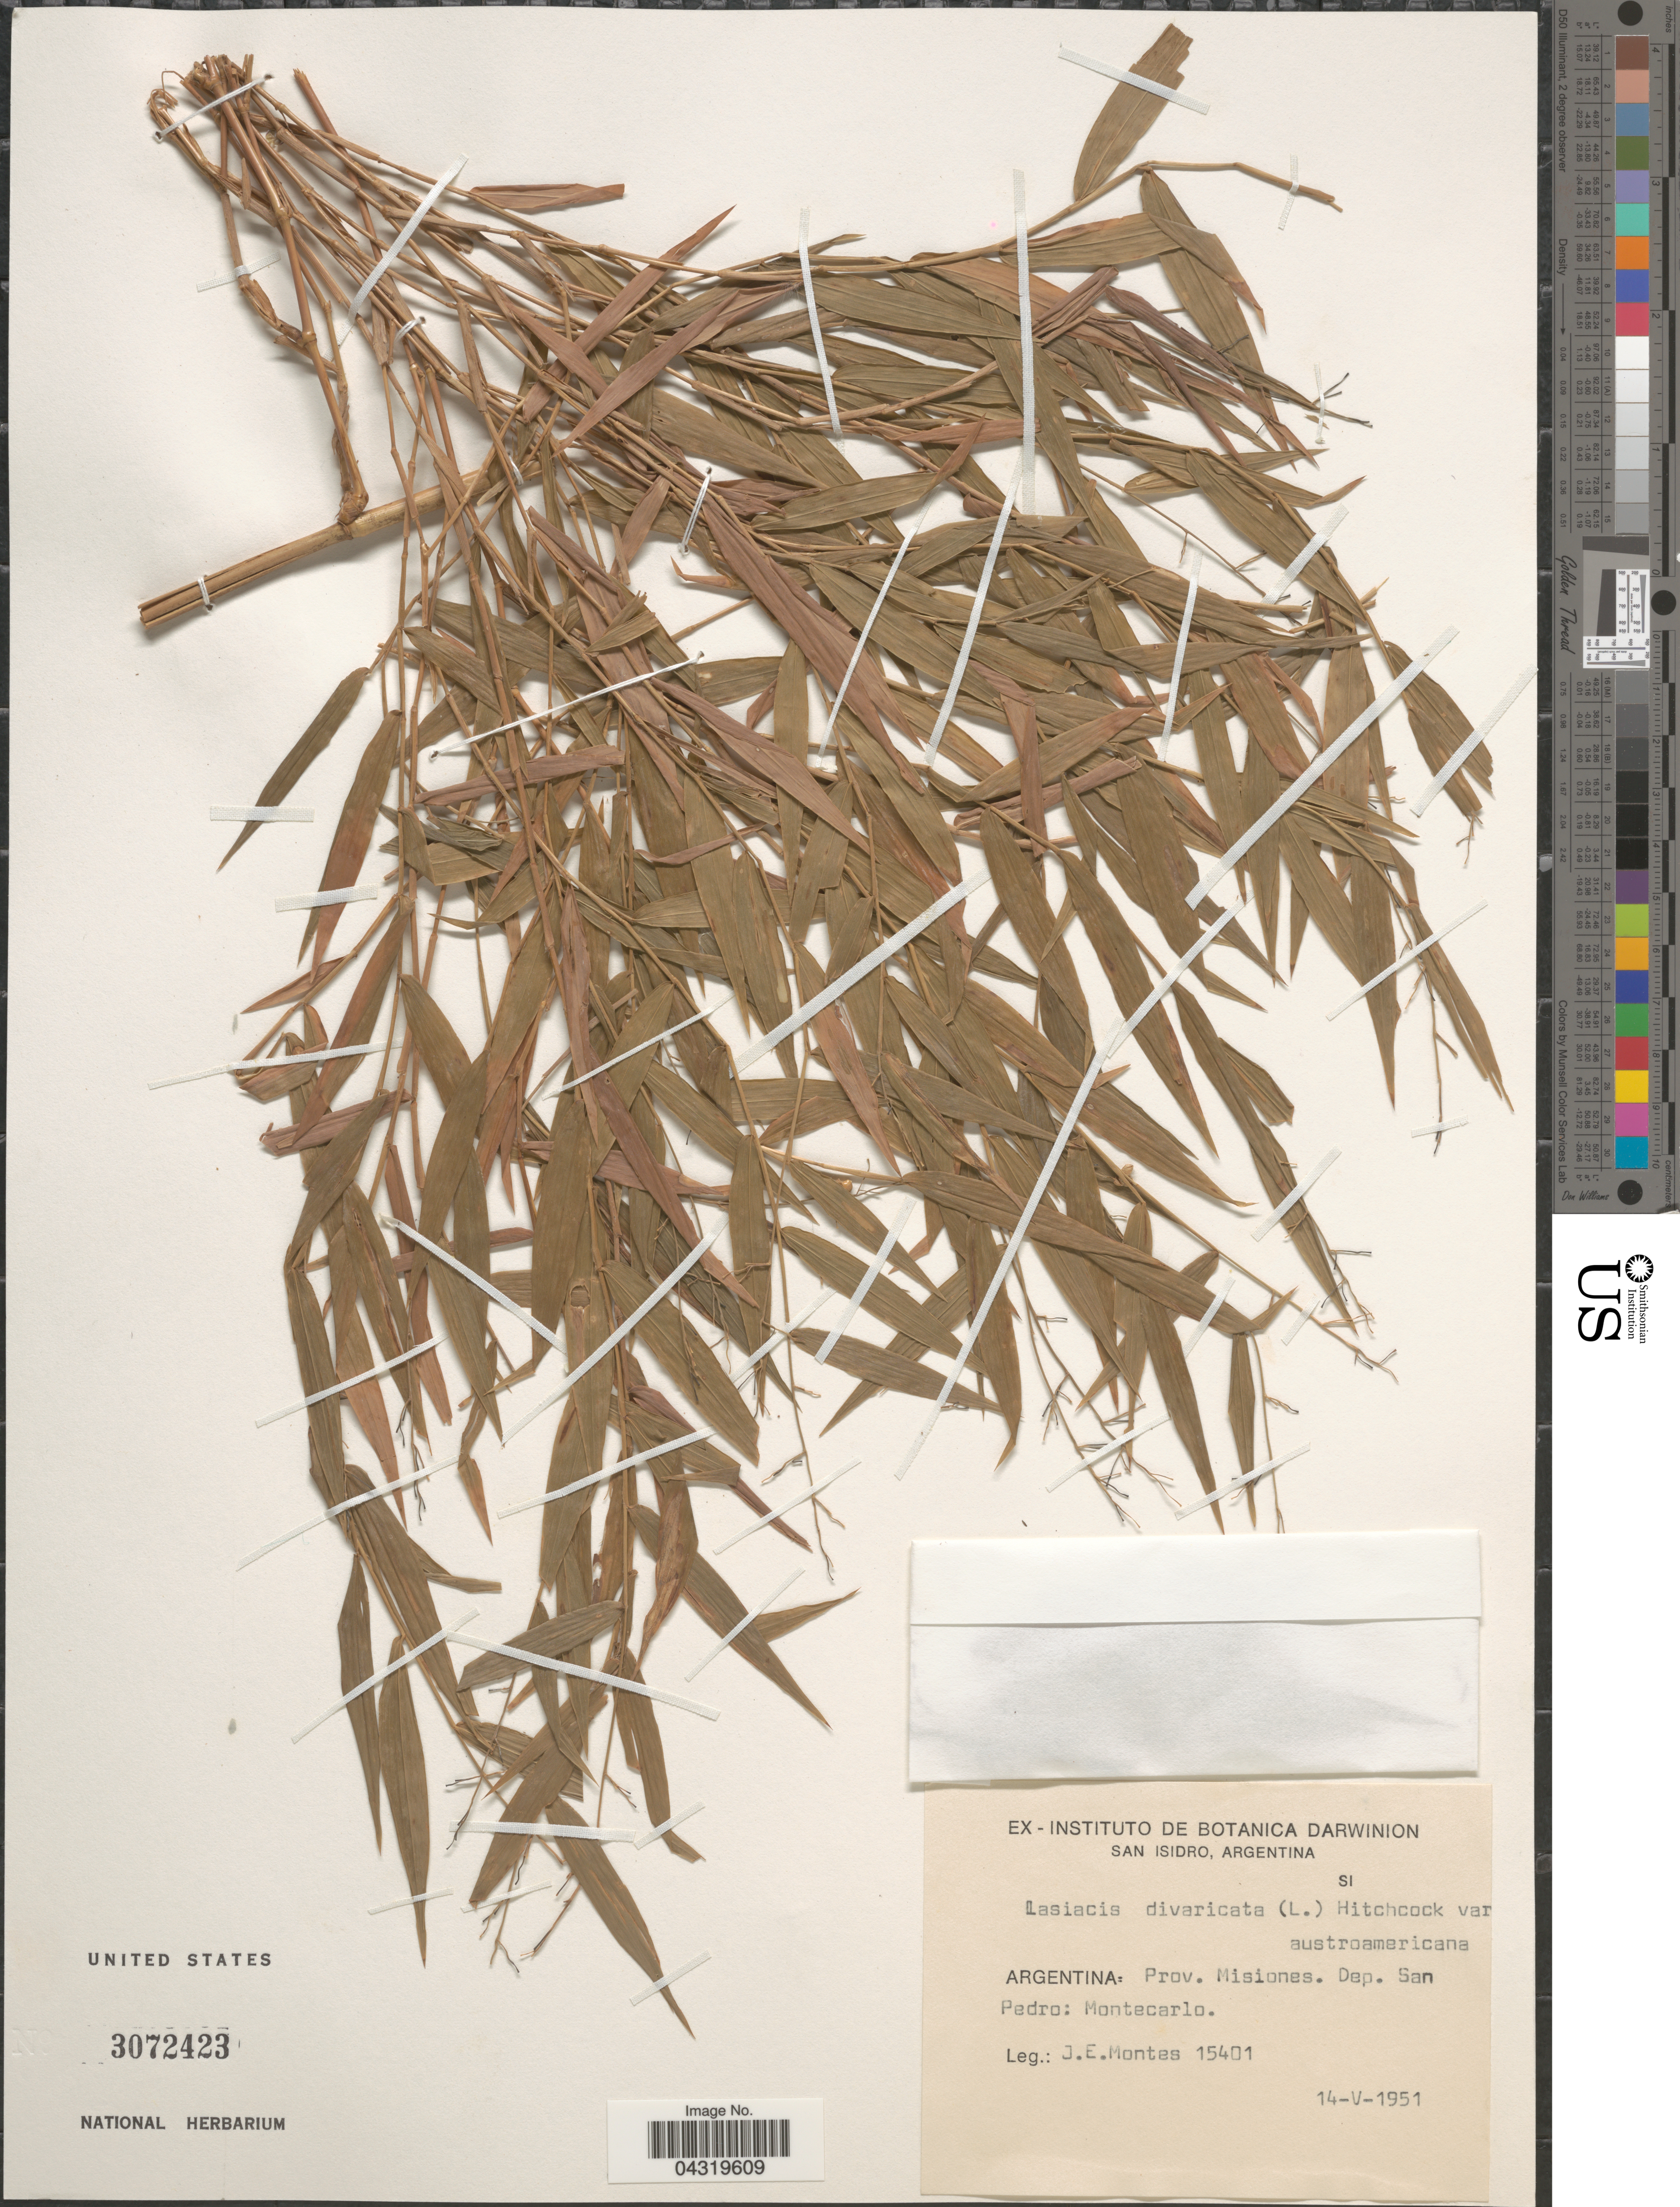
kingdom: Plantae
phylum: Tracheophyta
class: Liliopsida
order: Poales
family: Poaceae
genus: Lasiacis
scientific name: Lasiacis divaricata var. austroamericana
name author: Davidse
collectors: J. E. Montes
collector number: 15401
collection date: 1951-05-14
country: Argentina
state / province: Misiones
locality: Dep. San Pedro: Montecarlo.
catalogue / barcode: US 3072423